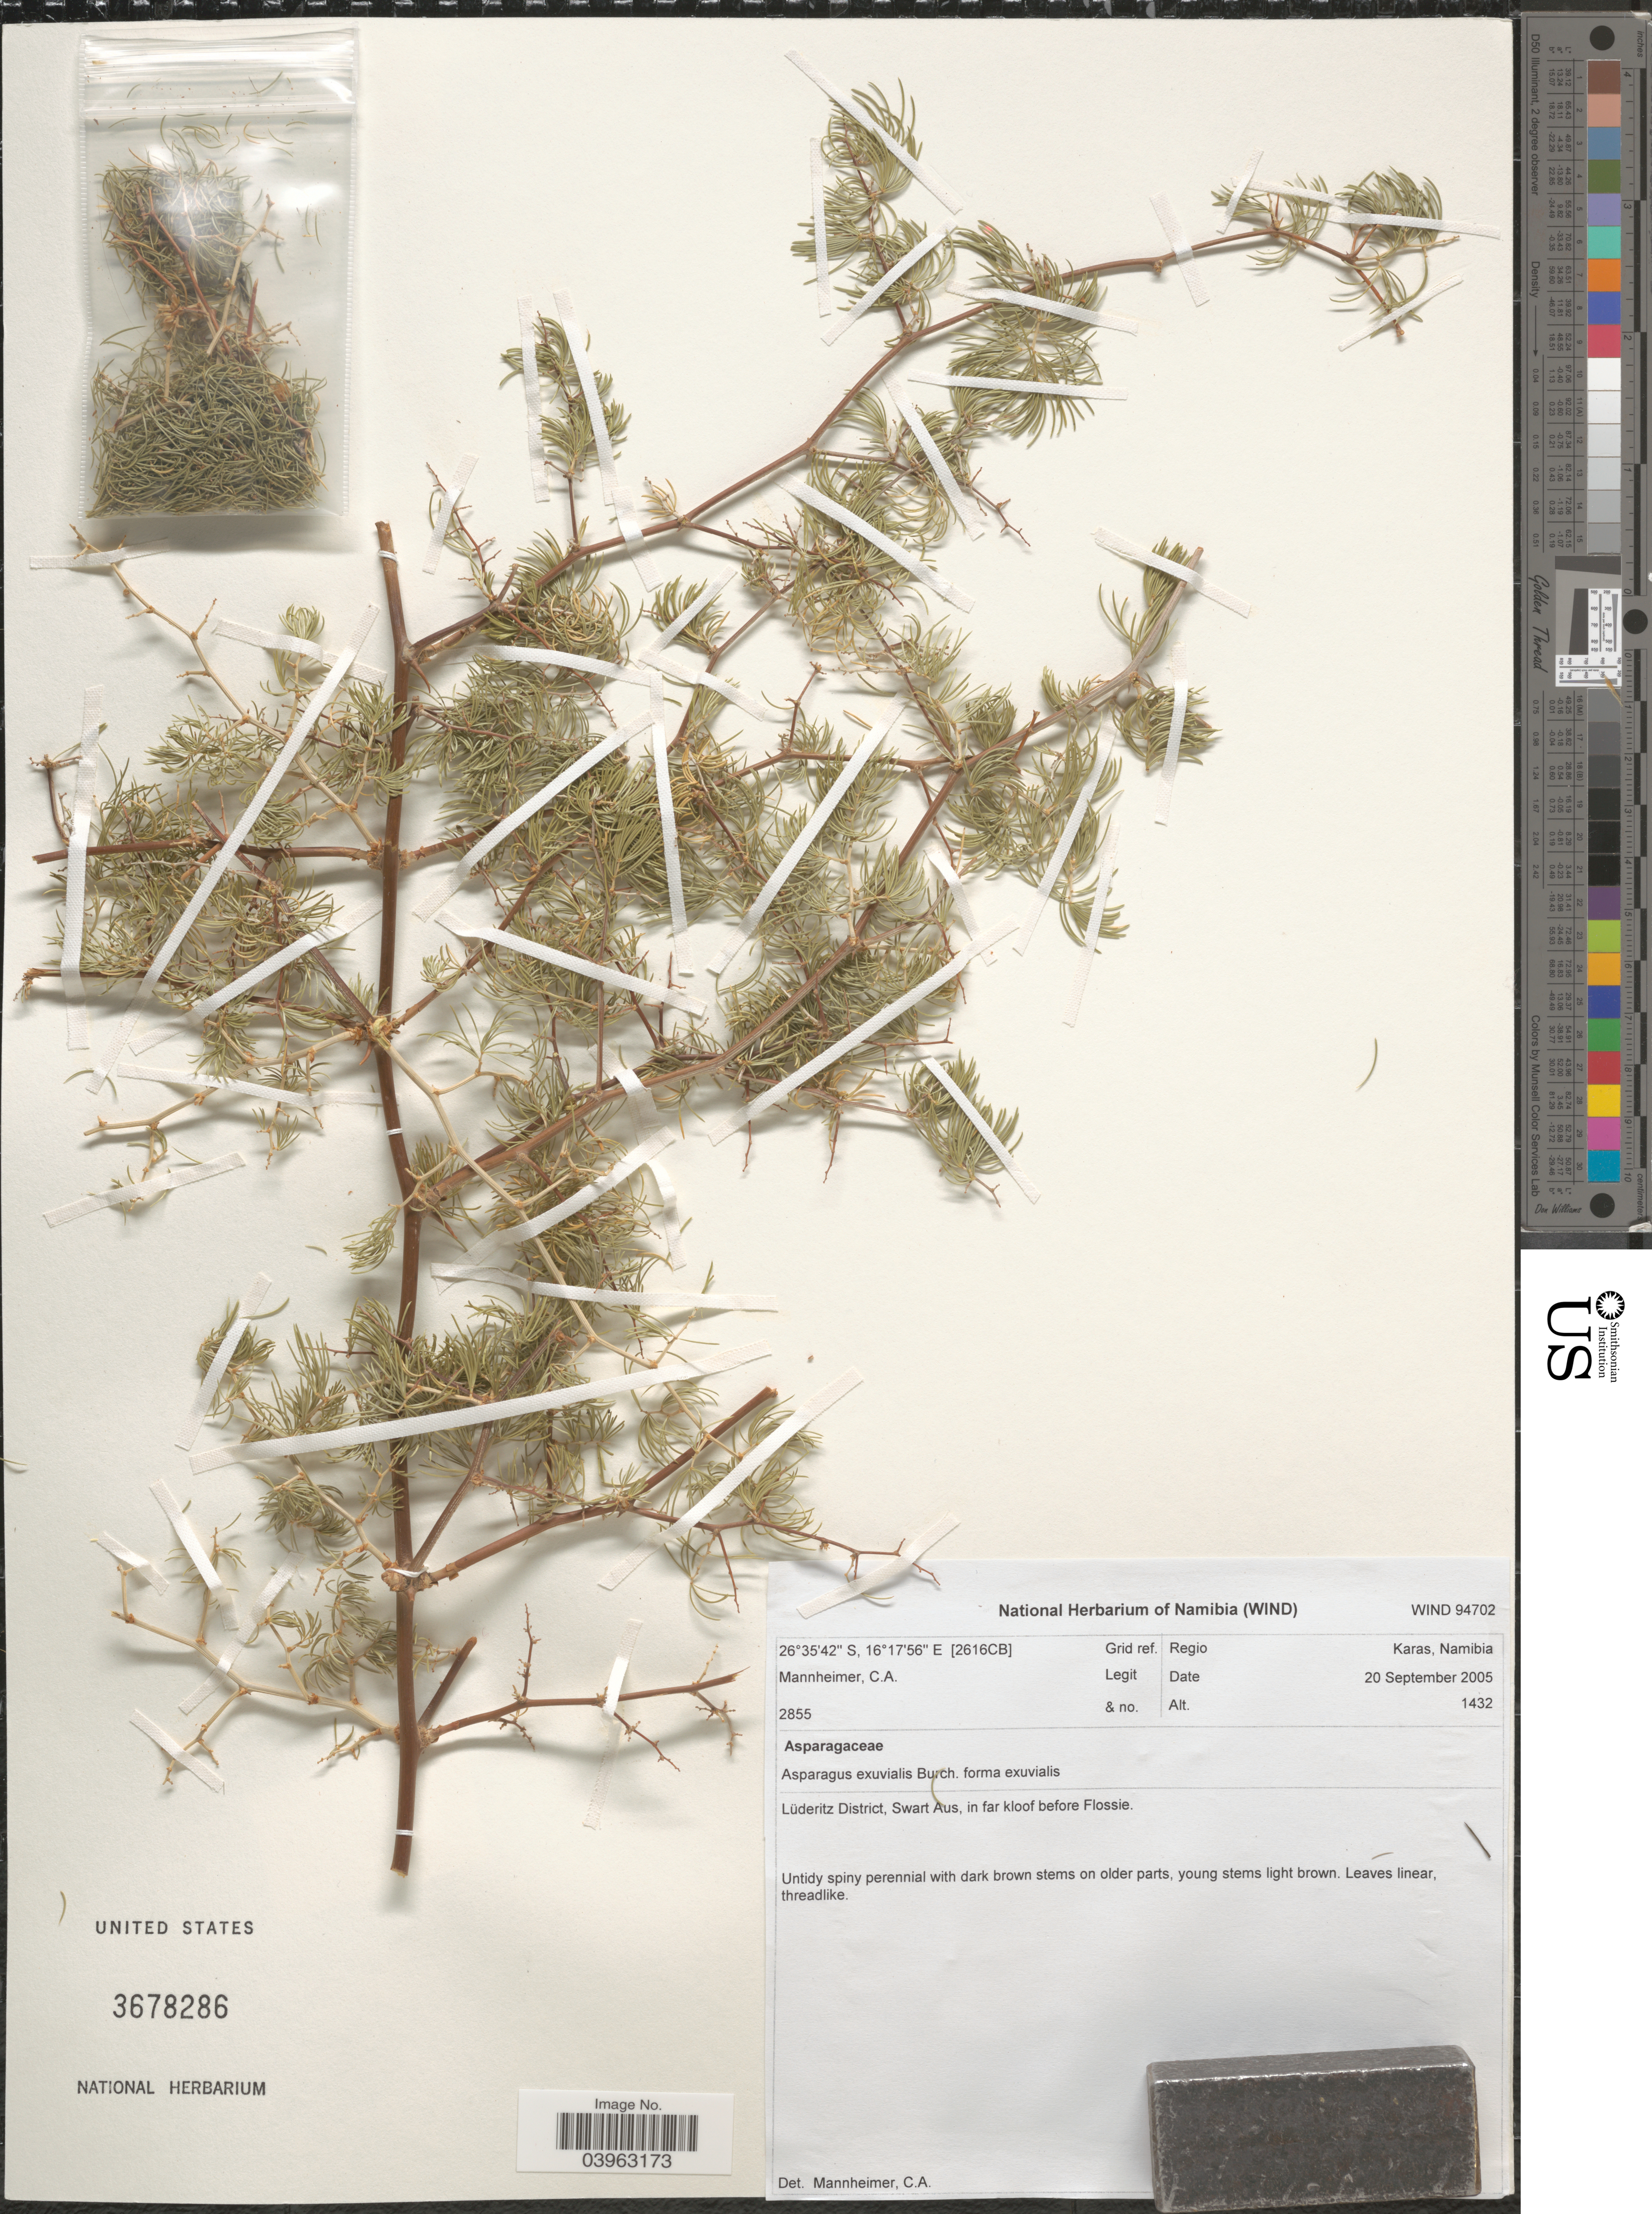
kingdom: Plantae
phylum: Tracheophyta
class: Liliopsida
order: Asparagales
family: Asparagaceae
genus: Asparagus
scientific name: Asparagus exuvialis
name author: Burch.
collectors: C. A. Mannheimer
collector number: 2855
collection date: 2005-09-20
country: Namibia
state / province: Karas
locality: Grid ref. [2616CB]. Regio Karas. Lüderitz District, Swart Aus, in far kloof before Flossie.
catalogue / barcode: US 3678286